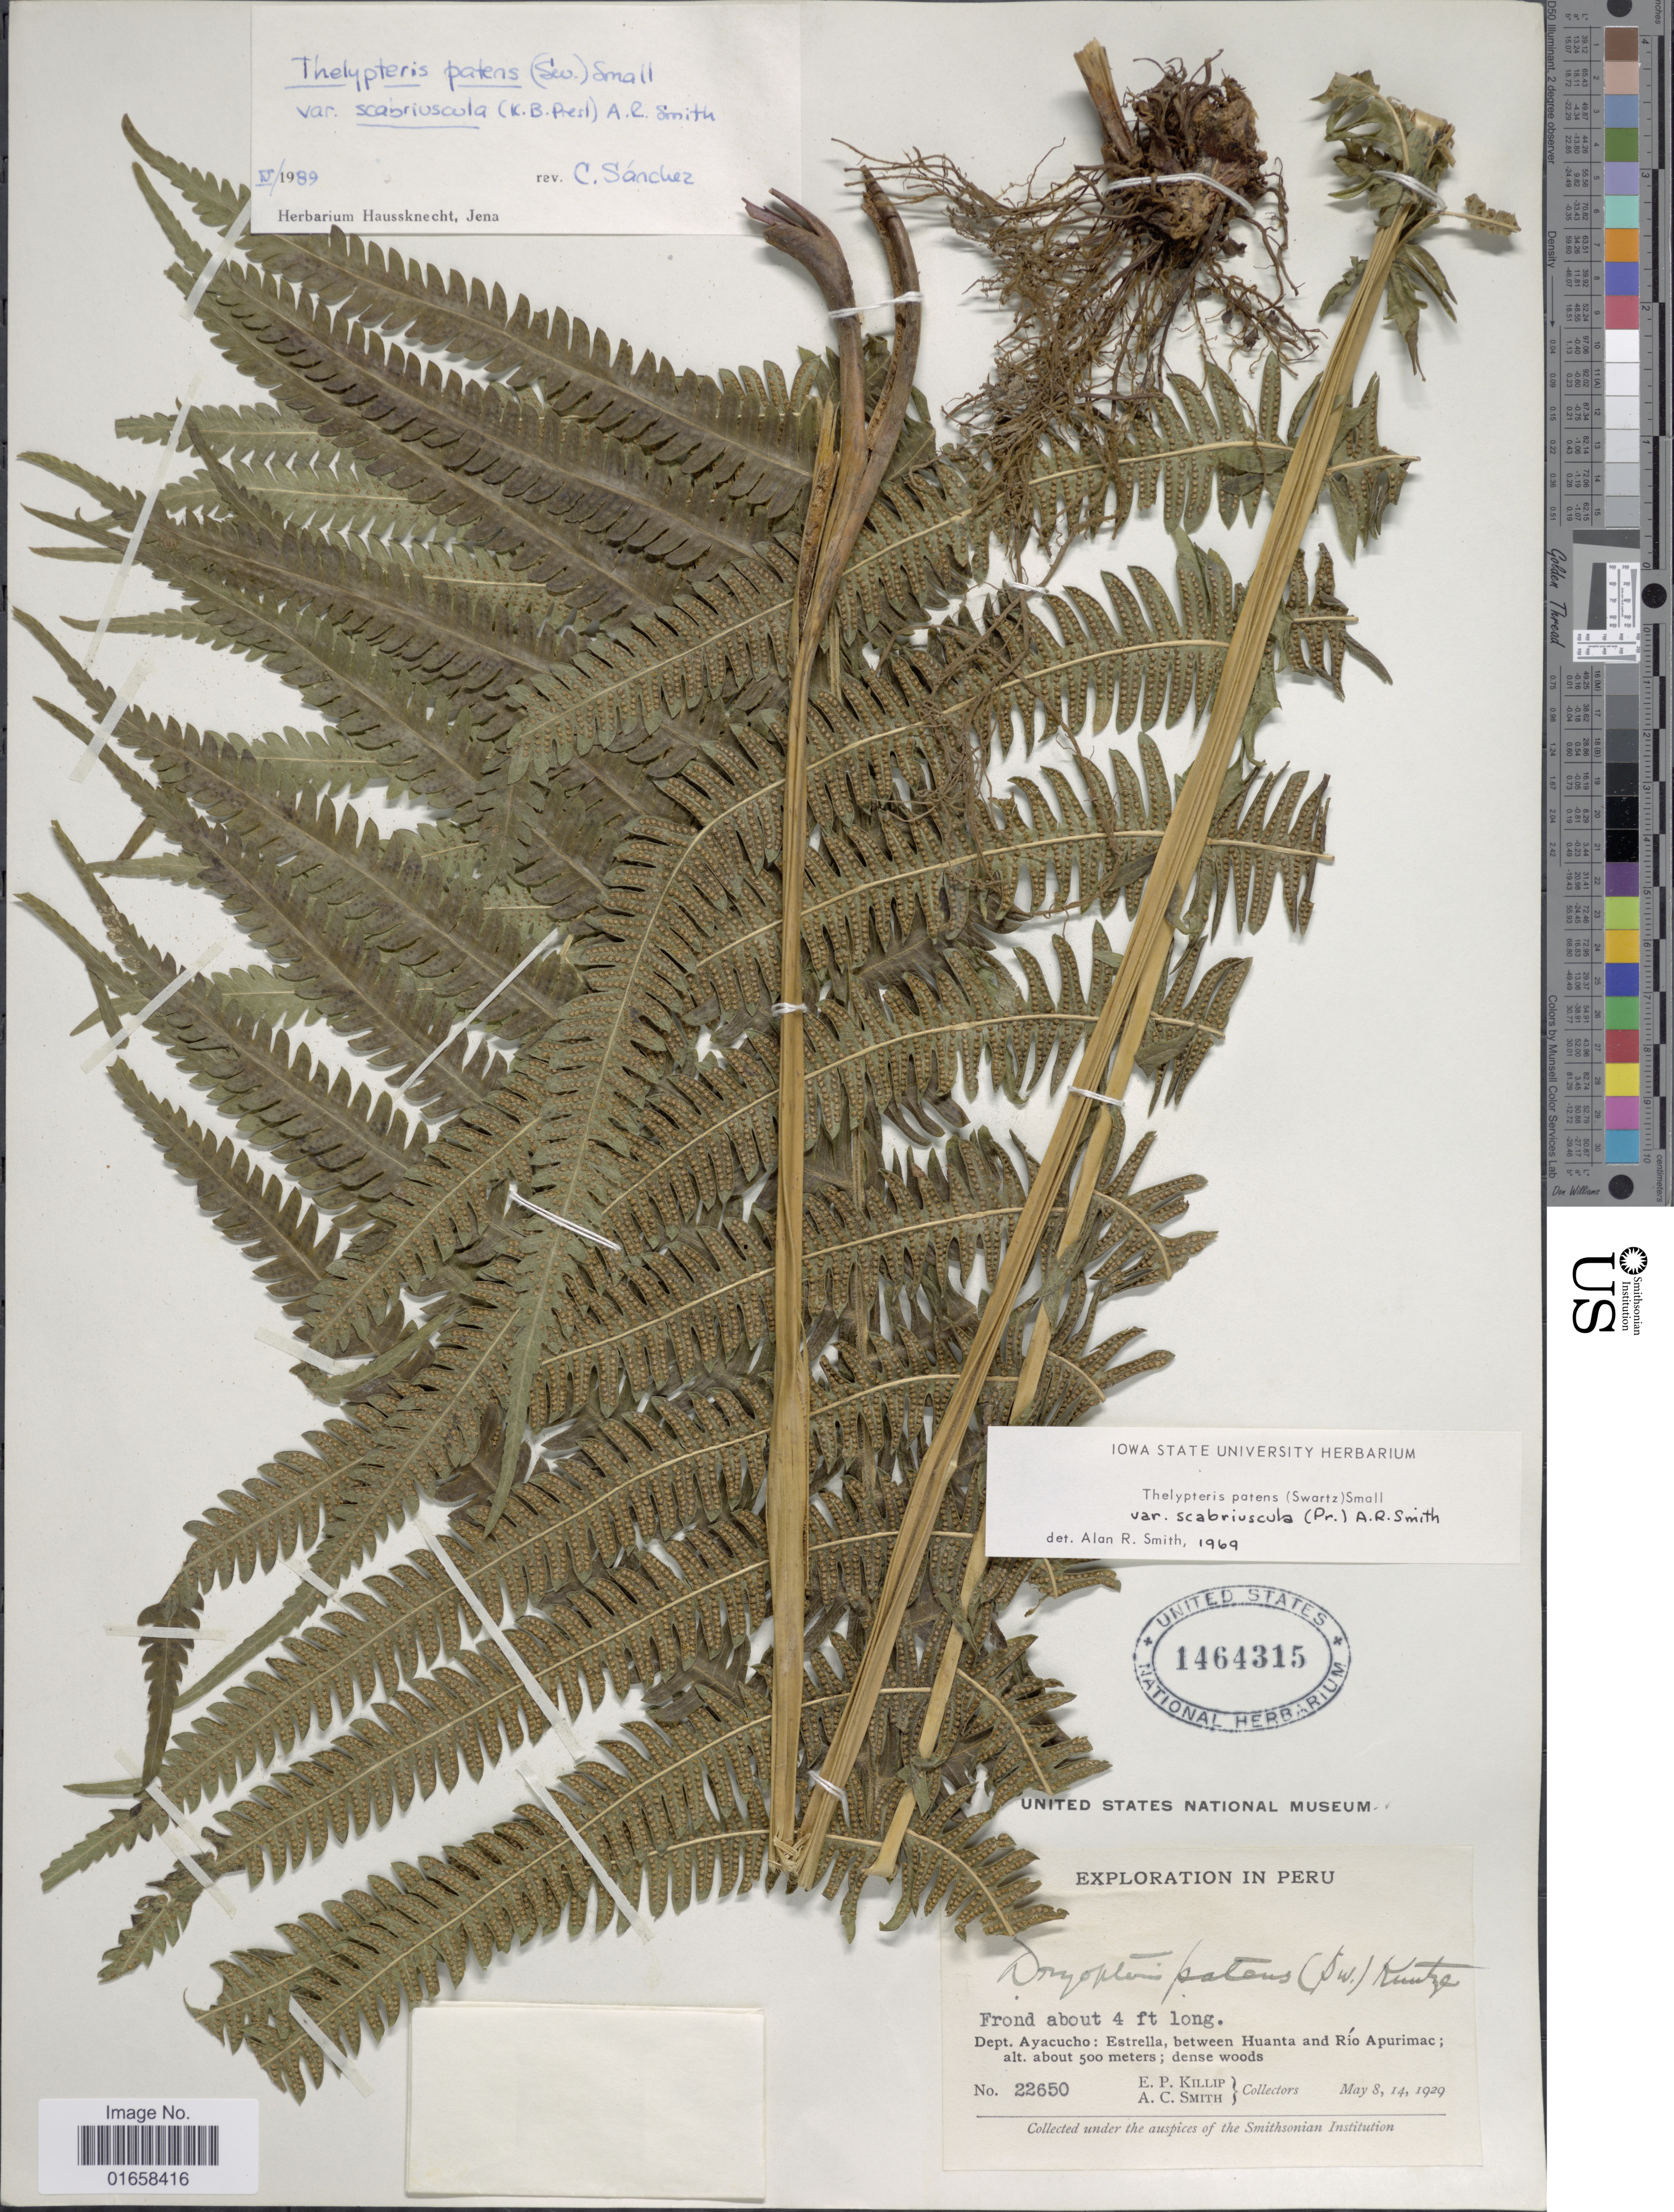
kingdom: Plantae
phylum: Tracheophyta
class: Polypodiopsida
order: Polypodiales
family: Thelypteridaceae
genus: Christella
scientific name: Christella patens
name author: (Sw.) Holttum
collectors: E. P. Killip & A. C. Smith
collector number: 22650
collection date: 1929-05-08/1929-05-14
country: Peru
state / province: Ayacucho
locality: Dept. Ayacucho: Estrella, between Huanta and Rio Apurimac.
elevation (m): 500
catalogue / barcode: US 1464315